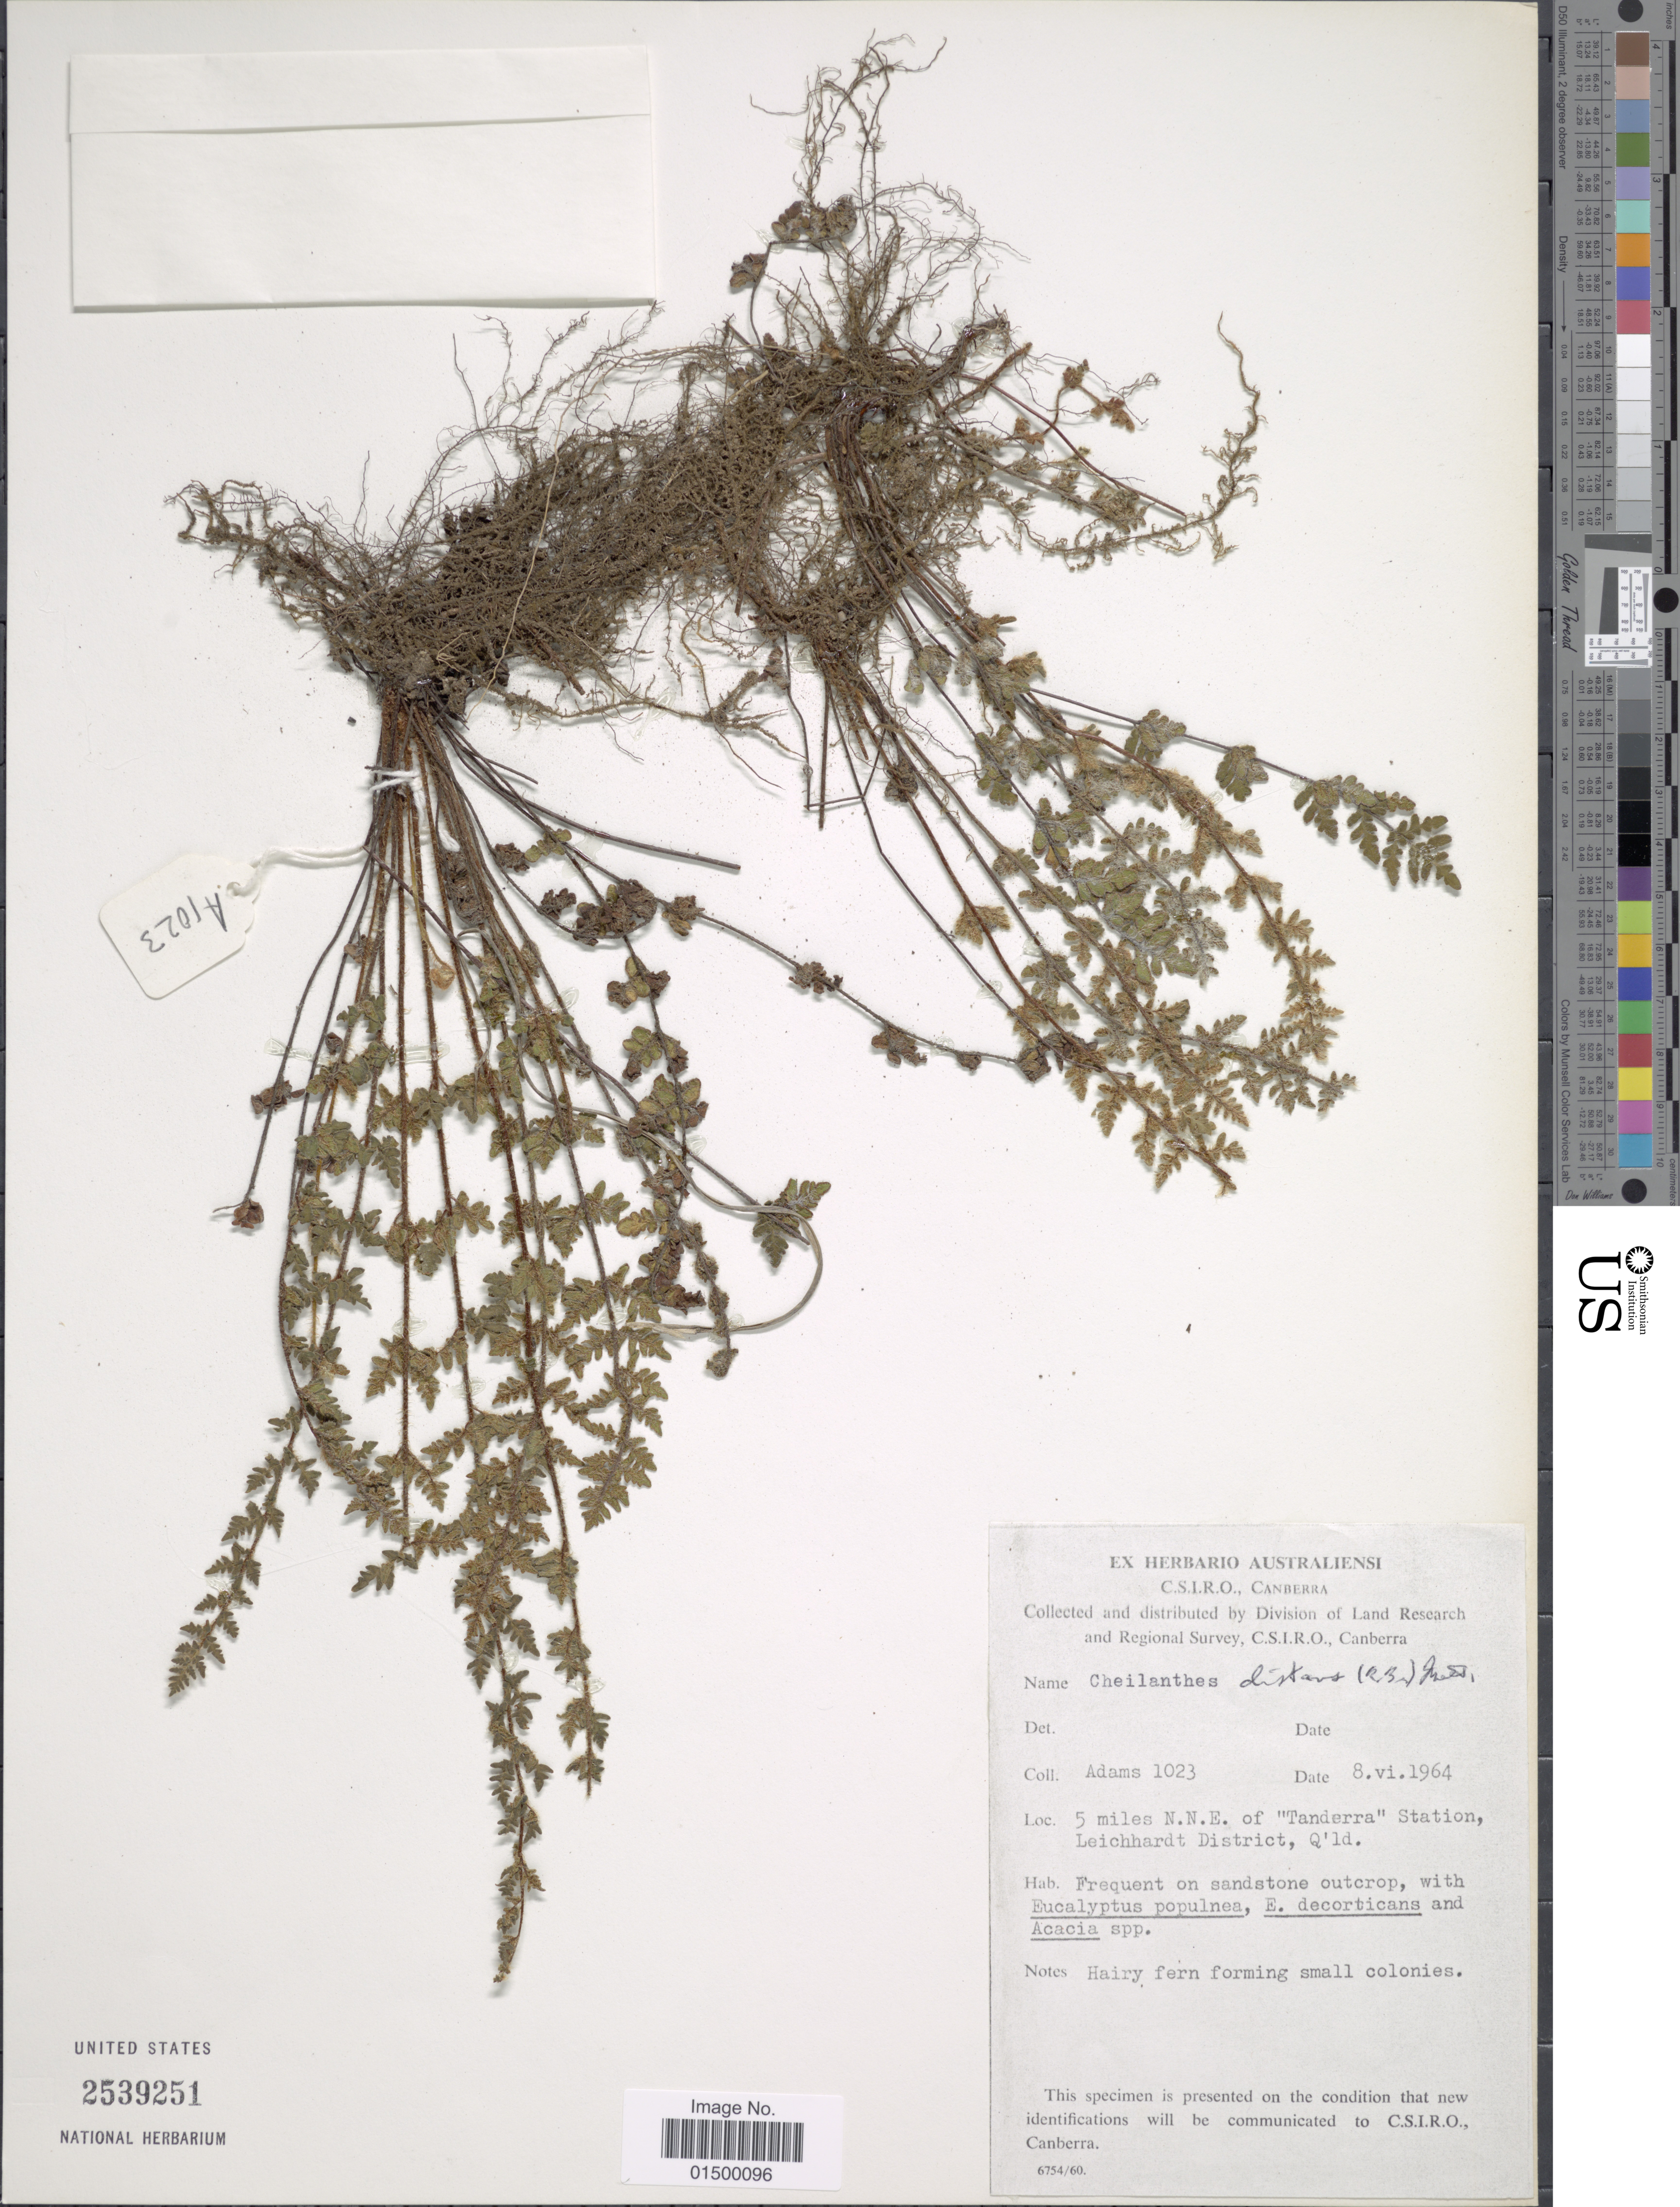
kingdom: Plantae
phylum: Tracheophyta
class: Polypodiopsida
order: Polypodiales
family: Pteridaceae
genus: Cheilanthes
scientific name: Cheilanthes distans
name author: Mett.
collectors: Adams, --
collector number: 1023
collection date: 1964-06-08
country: Australia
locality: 5 miles N.N.E. of "Tanderra" Station, Leichhardt District, Q ' ld.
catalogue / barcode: US 2539251